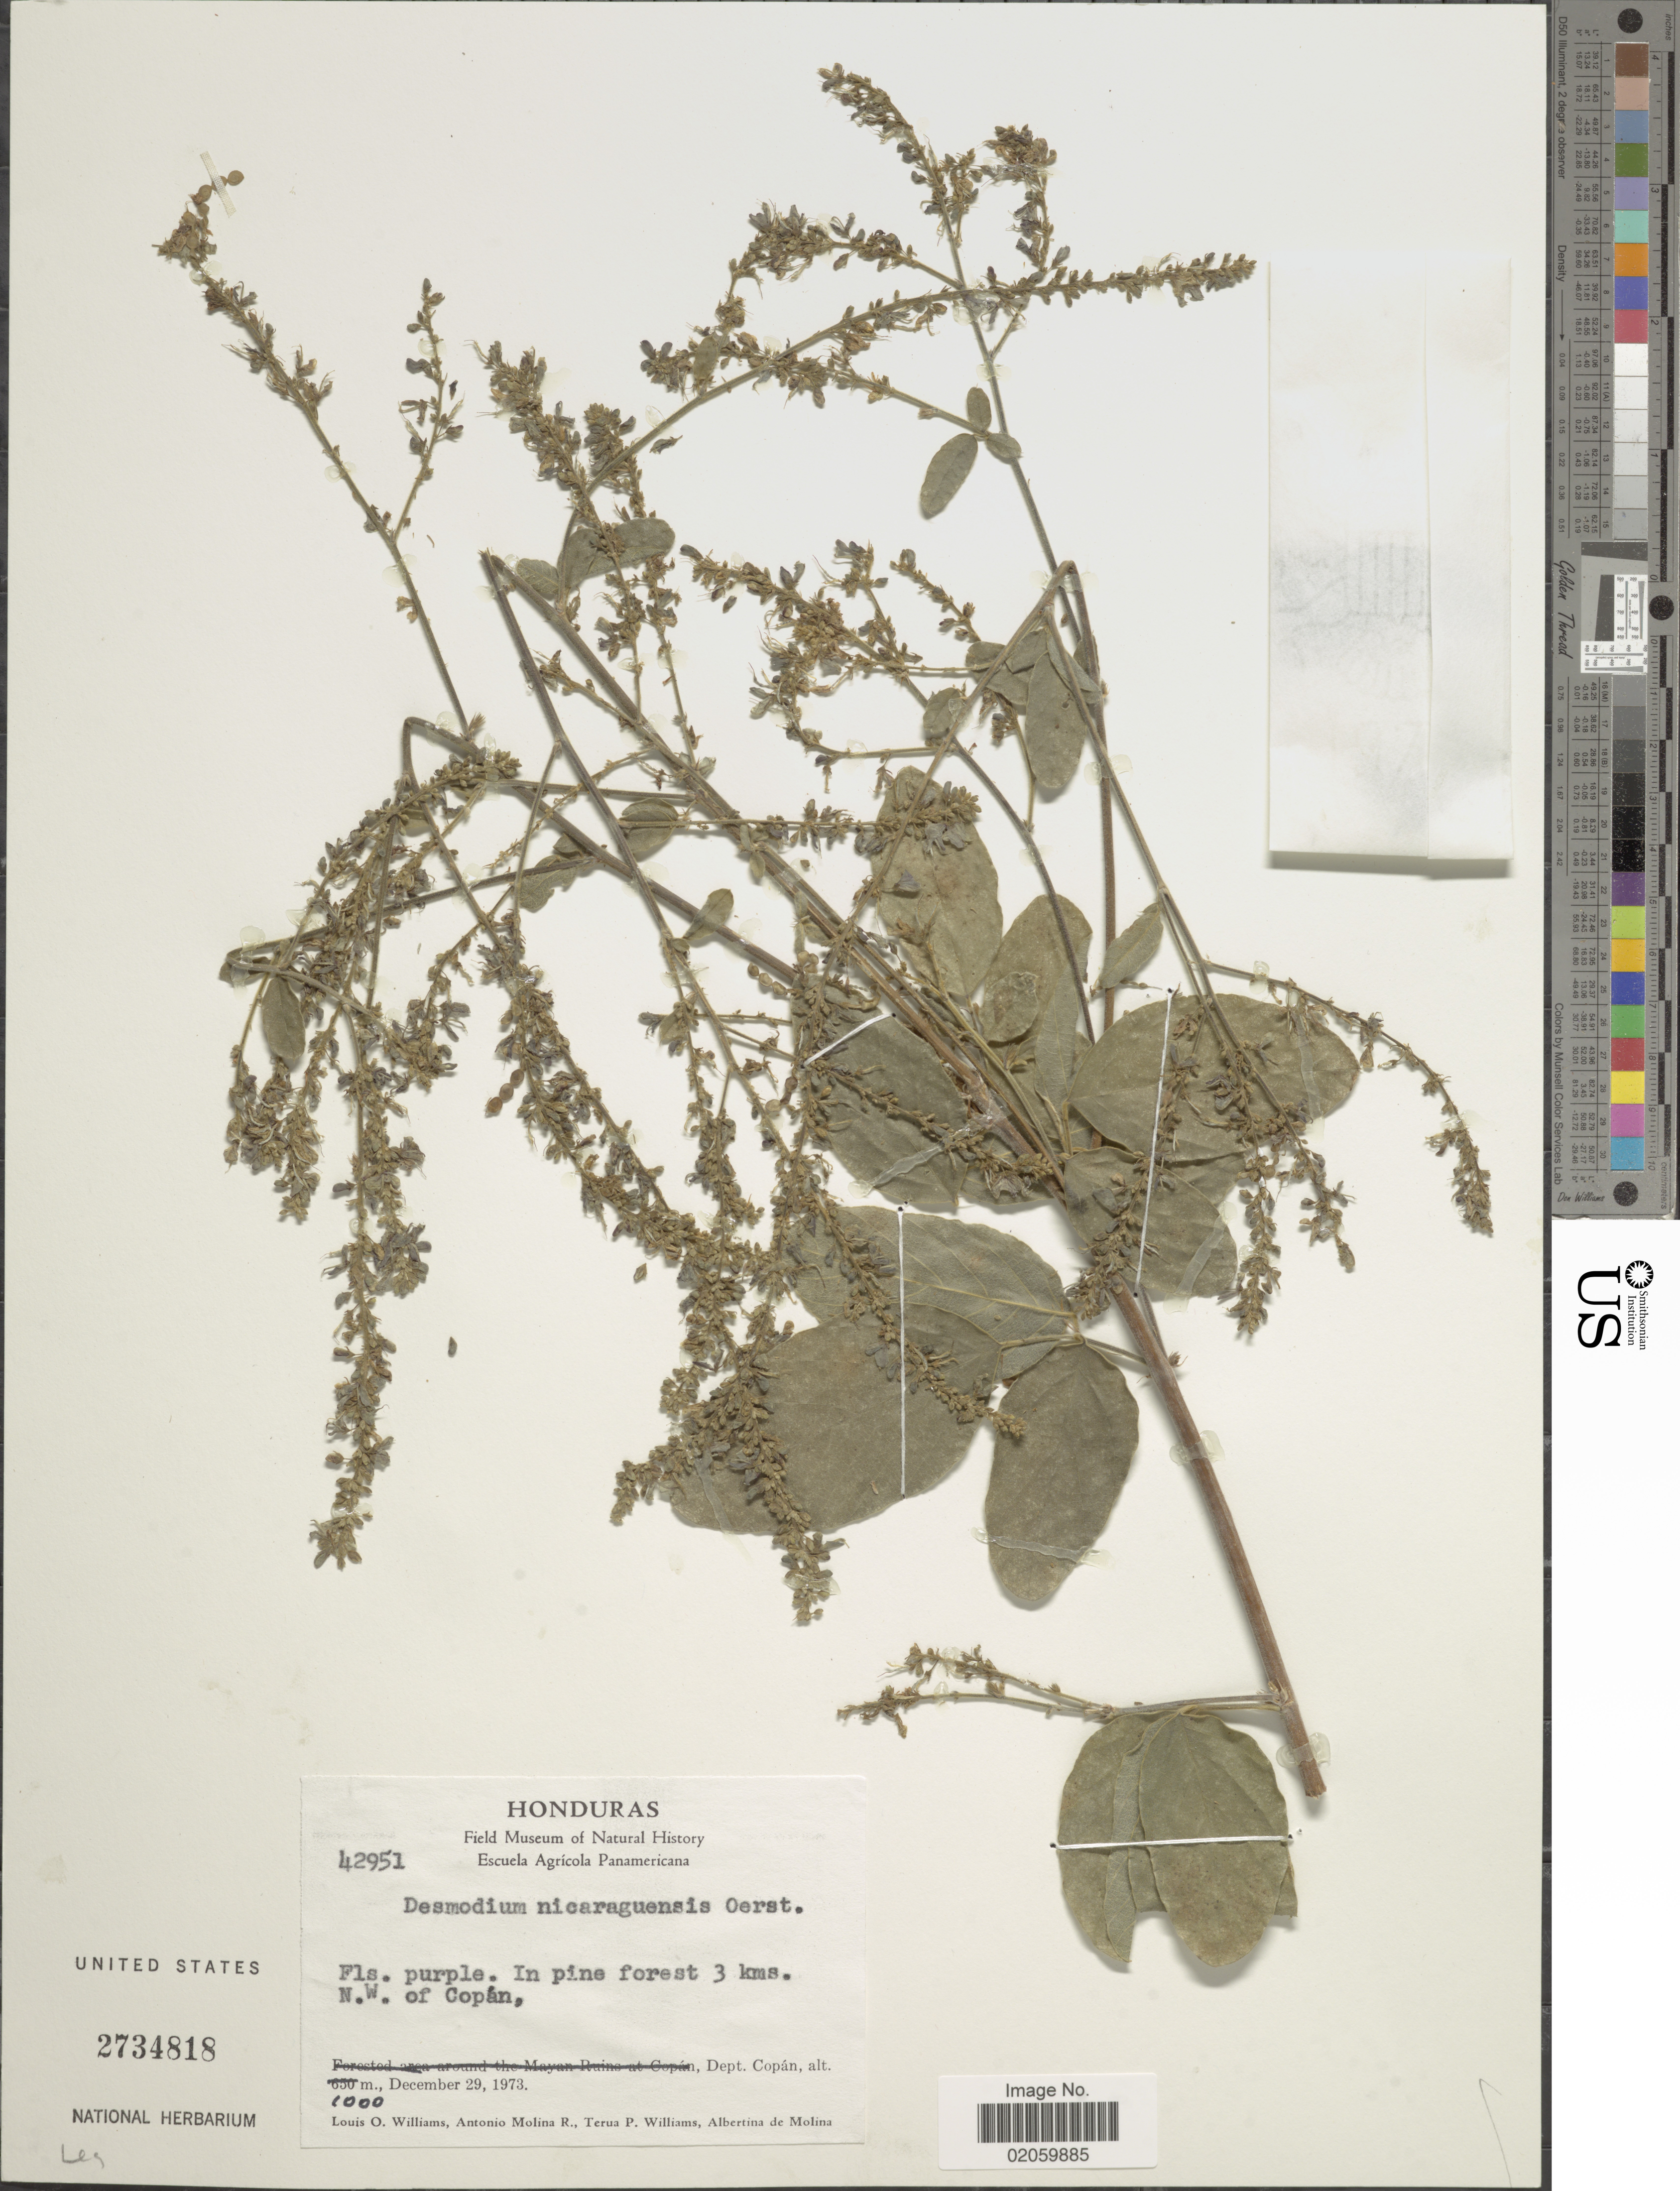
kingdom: Plantae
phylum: Tracheophyta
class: Magnoliopsida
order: Fabales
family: Fabaceae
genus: Desmodium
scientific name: Desmodium nicaraguense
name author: Oerst.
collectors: L. O. Williams, A. Molina R., T. P. Williams & A. R. Molina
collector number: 42951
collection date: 1973-12-29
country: Honduras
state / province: Copán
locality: N.W. of Copan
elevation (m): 1000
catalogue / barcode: US 2734818